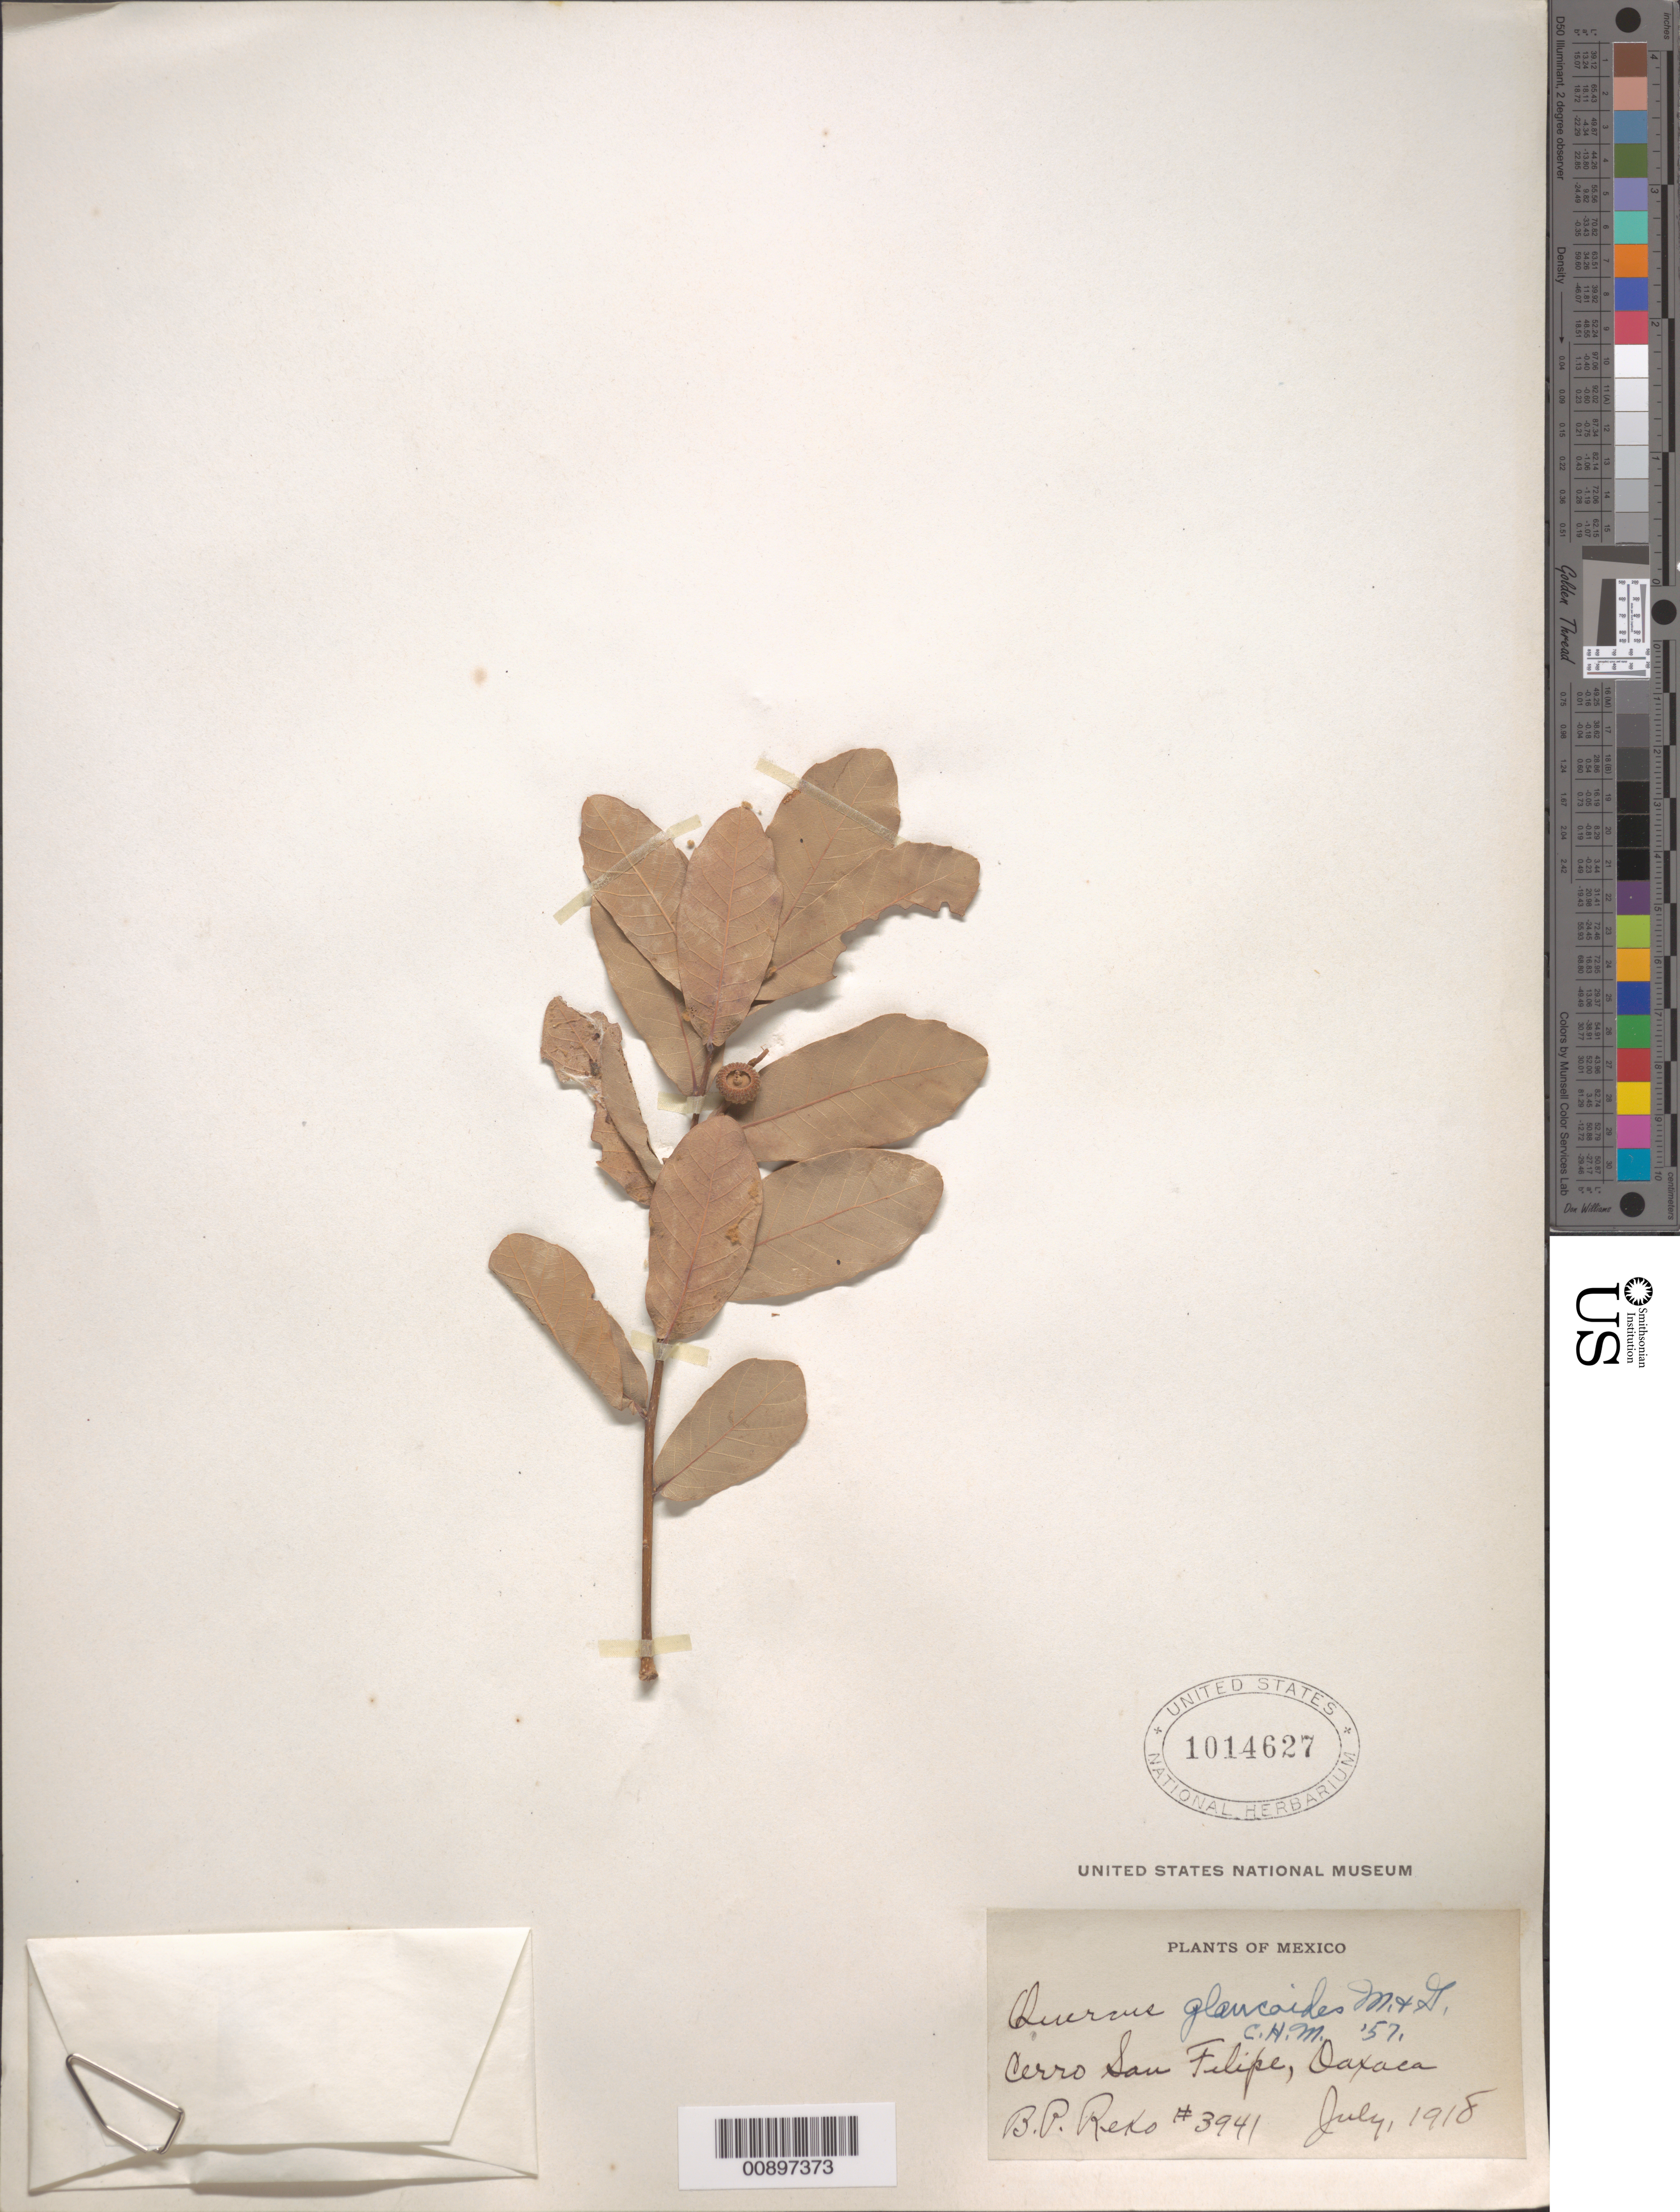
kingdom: Plantae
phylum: Tracheophyta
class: Magnoliopsida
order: Fagales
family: Fagaceae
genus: Quercus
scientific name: Quercus glaucoides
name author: M. Martens & Galeotti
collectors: B. P. Reko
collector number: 3941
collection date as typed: Jul 1918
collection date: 1918-07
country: Mexico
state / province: Oaxaca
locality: Cerro San Felipe, Oaxaca.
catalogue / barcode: US 1014627